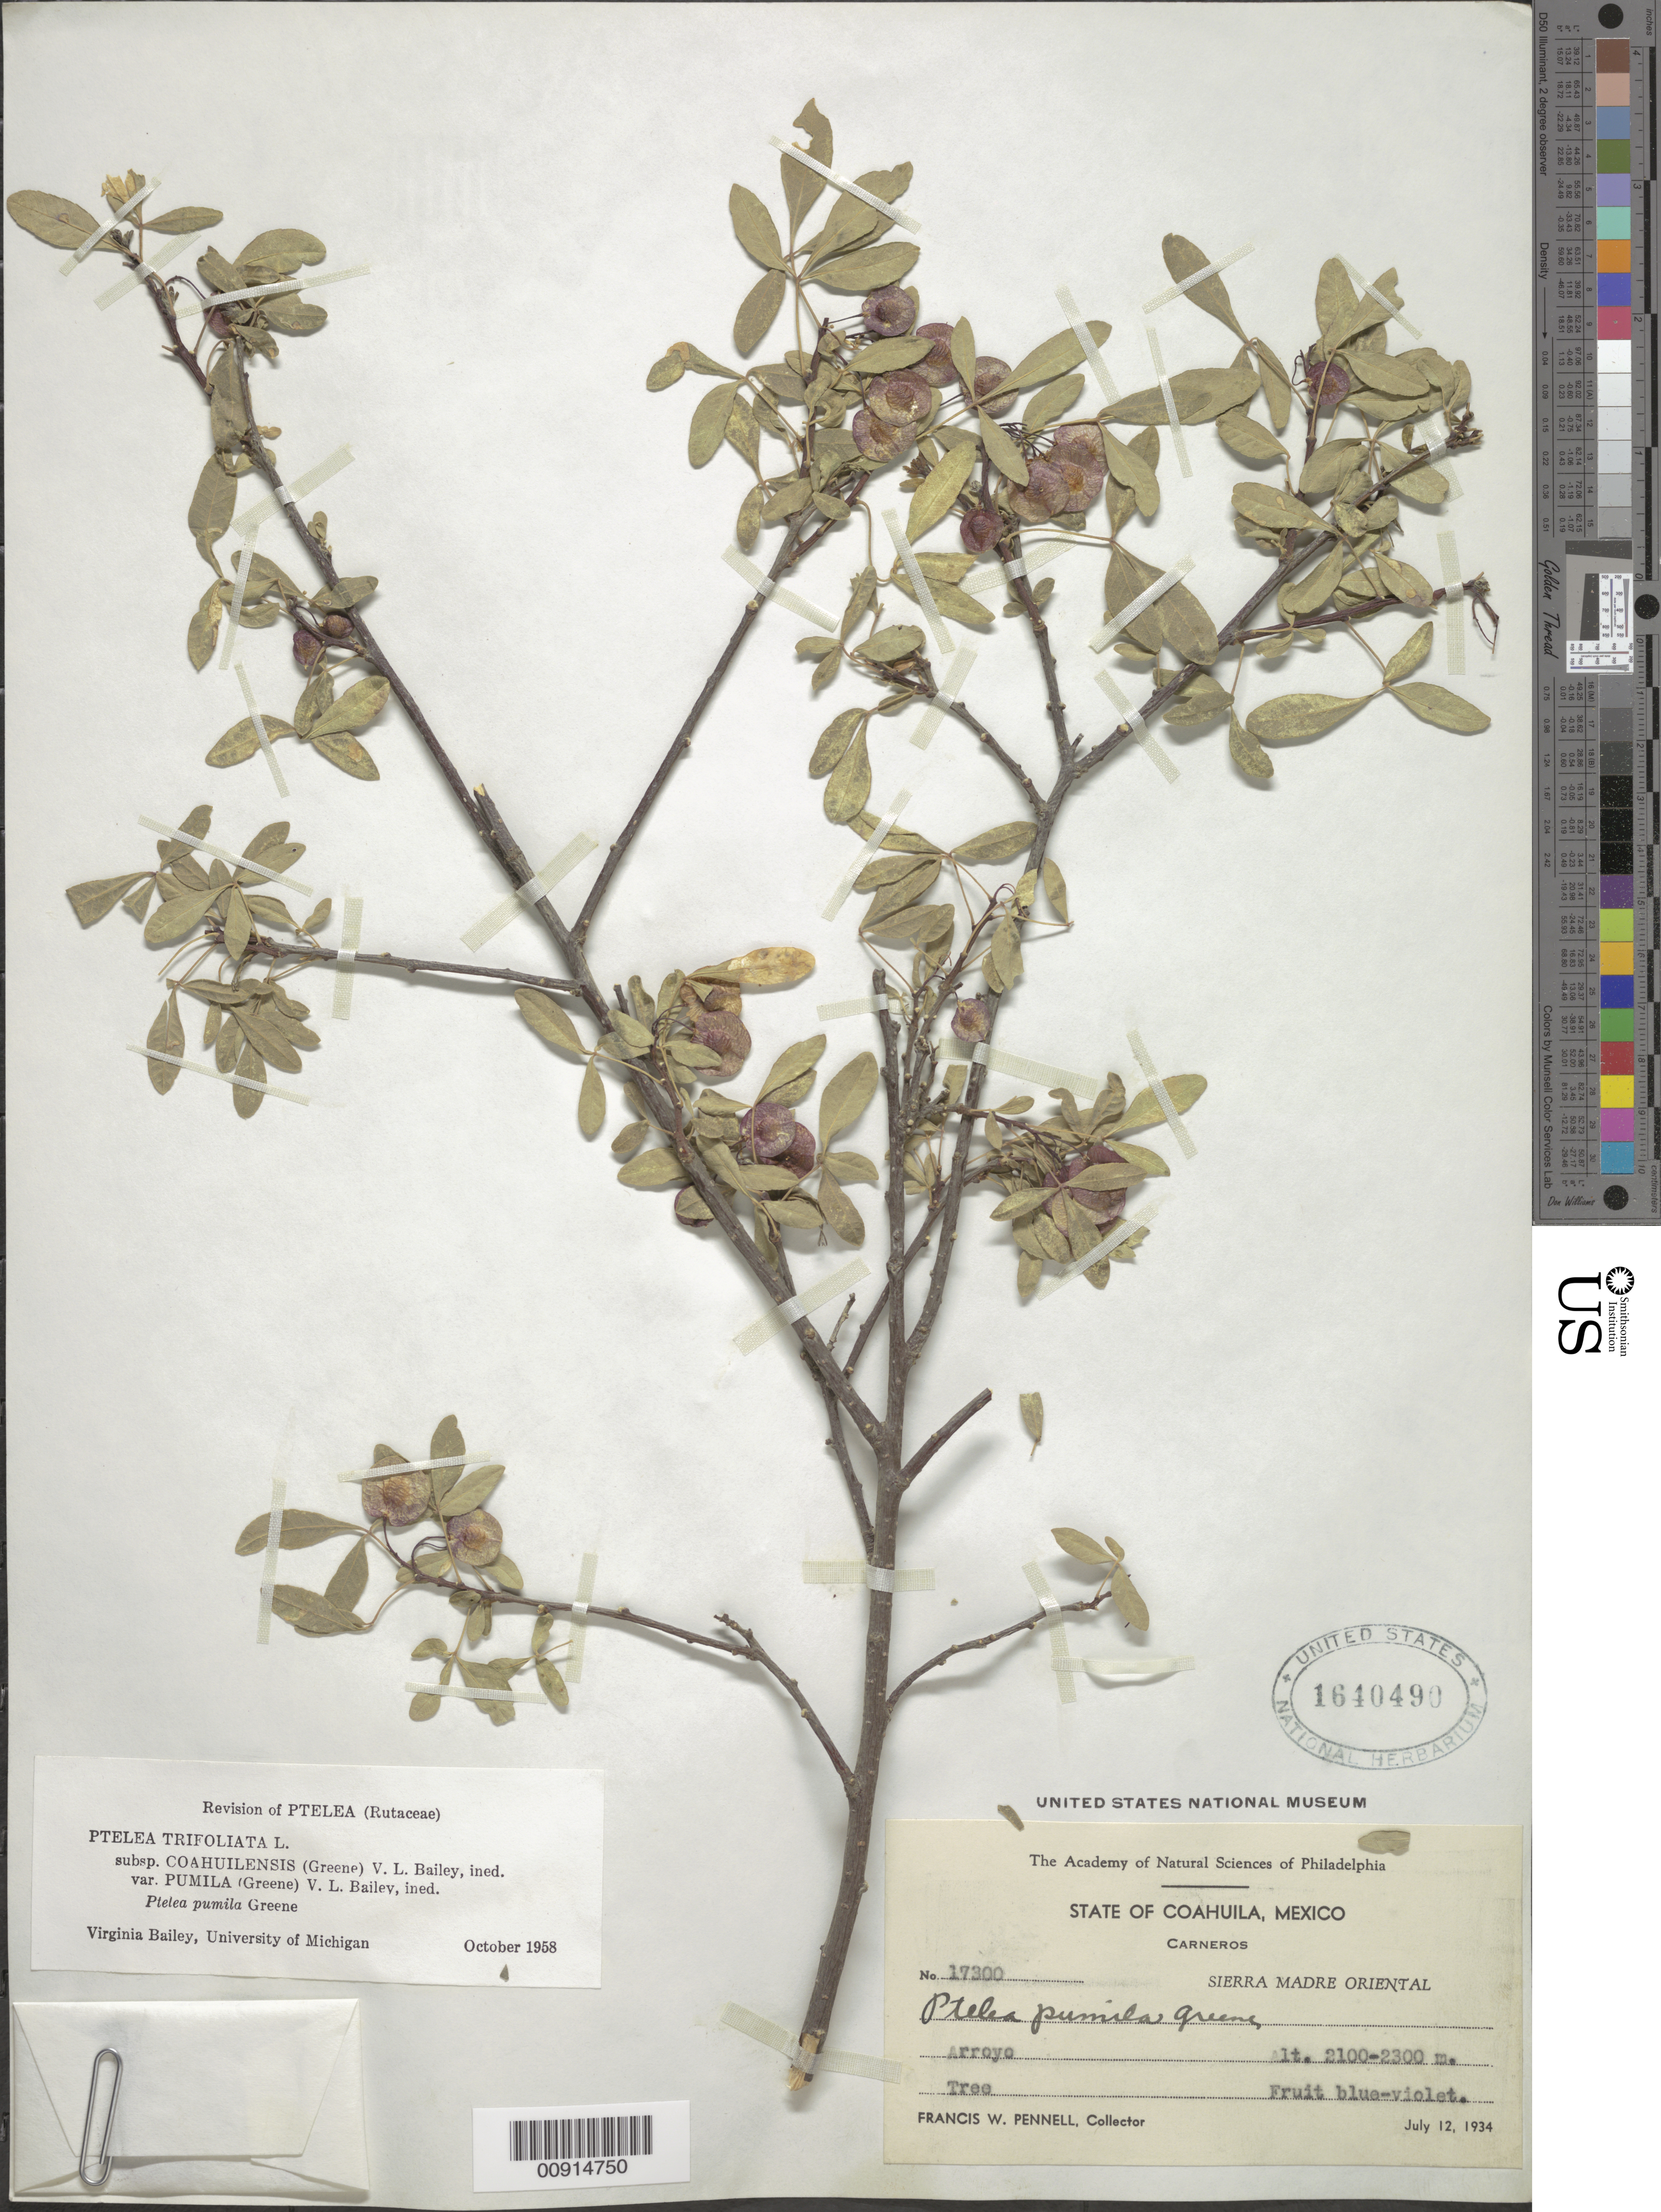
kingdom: Plantae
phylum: Tracheophyta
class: Magnoliopsida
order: Sapindales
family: Rutaceae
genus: Ptelea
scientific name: Ptelea trifoliata subsp. coahuilensis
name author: (Greene) V. L. Bailey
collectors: F. W. Pennell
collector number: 17300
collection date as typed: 12 Jul 1934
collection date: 1934-07-12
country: Mexico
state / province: Coahuila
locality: State of Coahuila: Carneros. Sierra Madre Oriental.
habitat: Arroyo.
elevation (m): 2300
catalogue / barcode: US 1640490